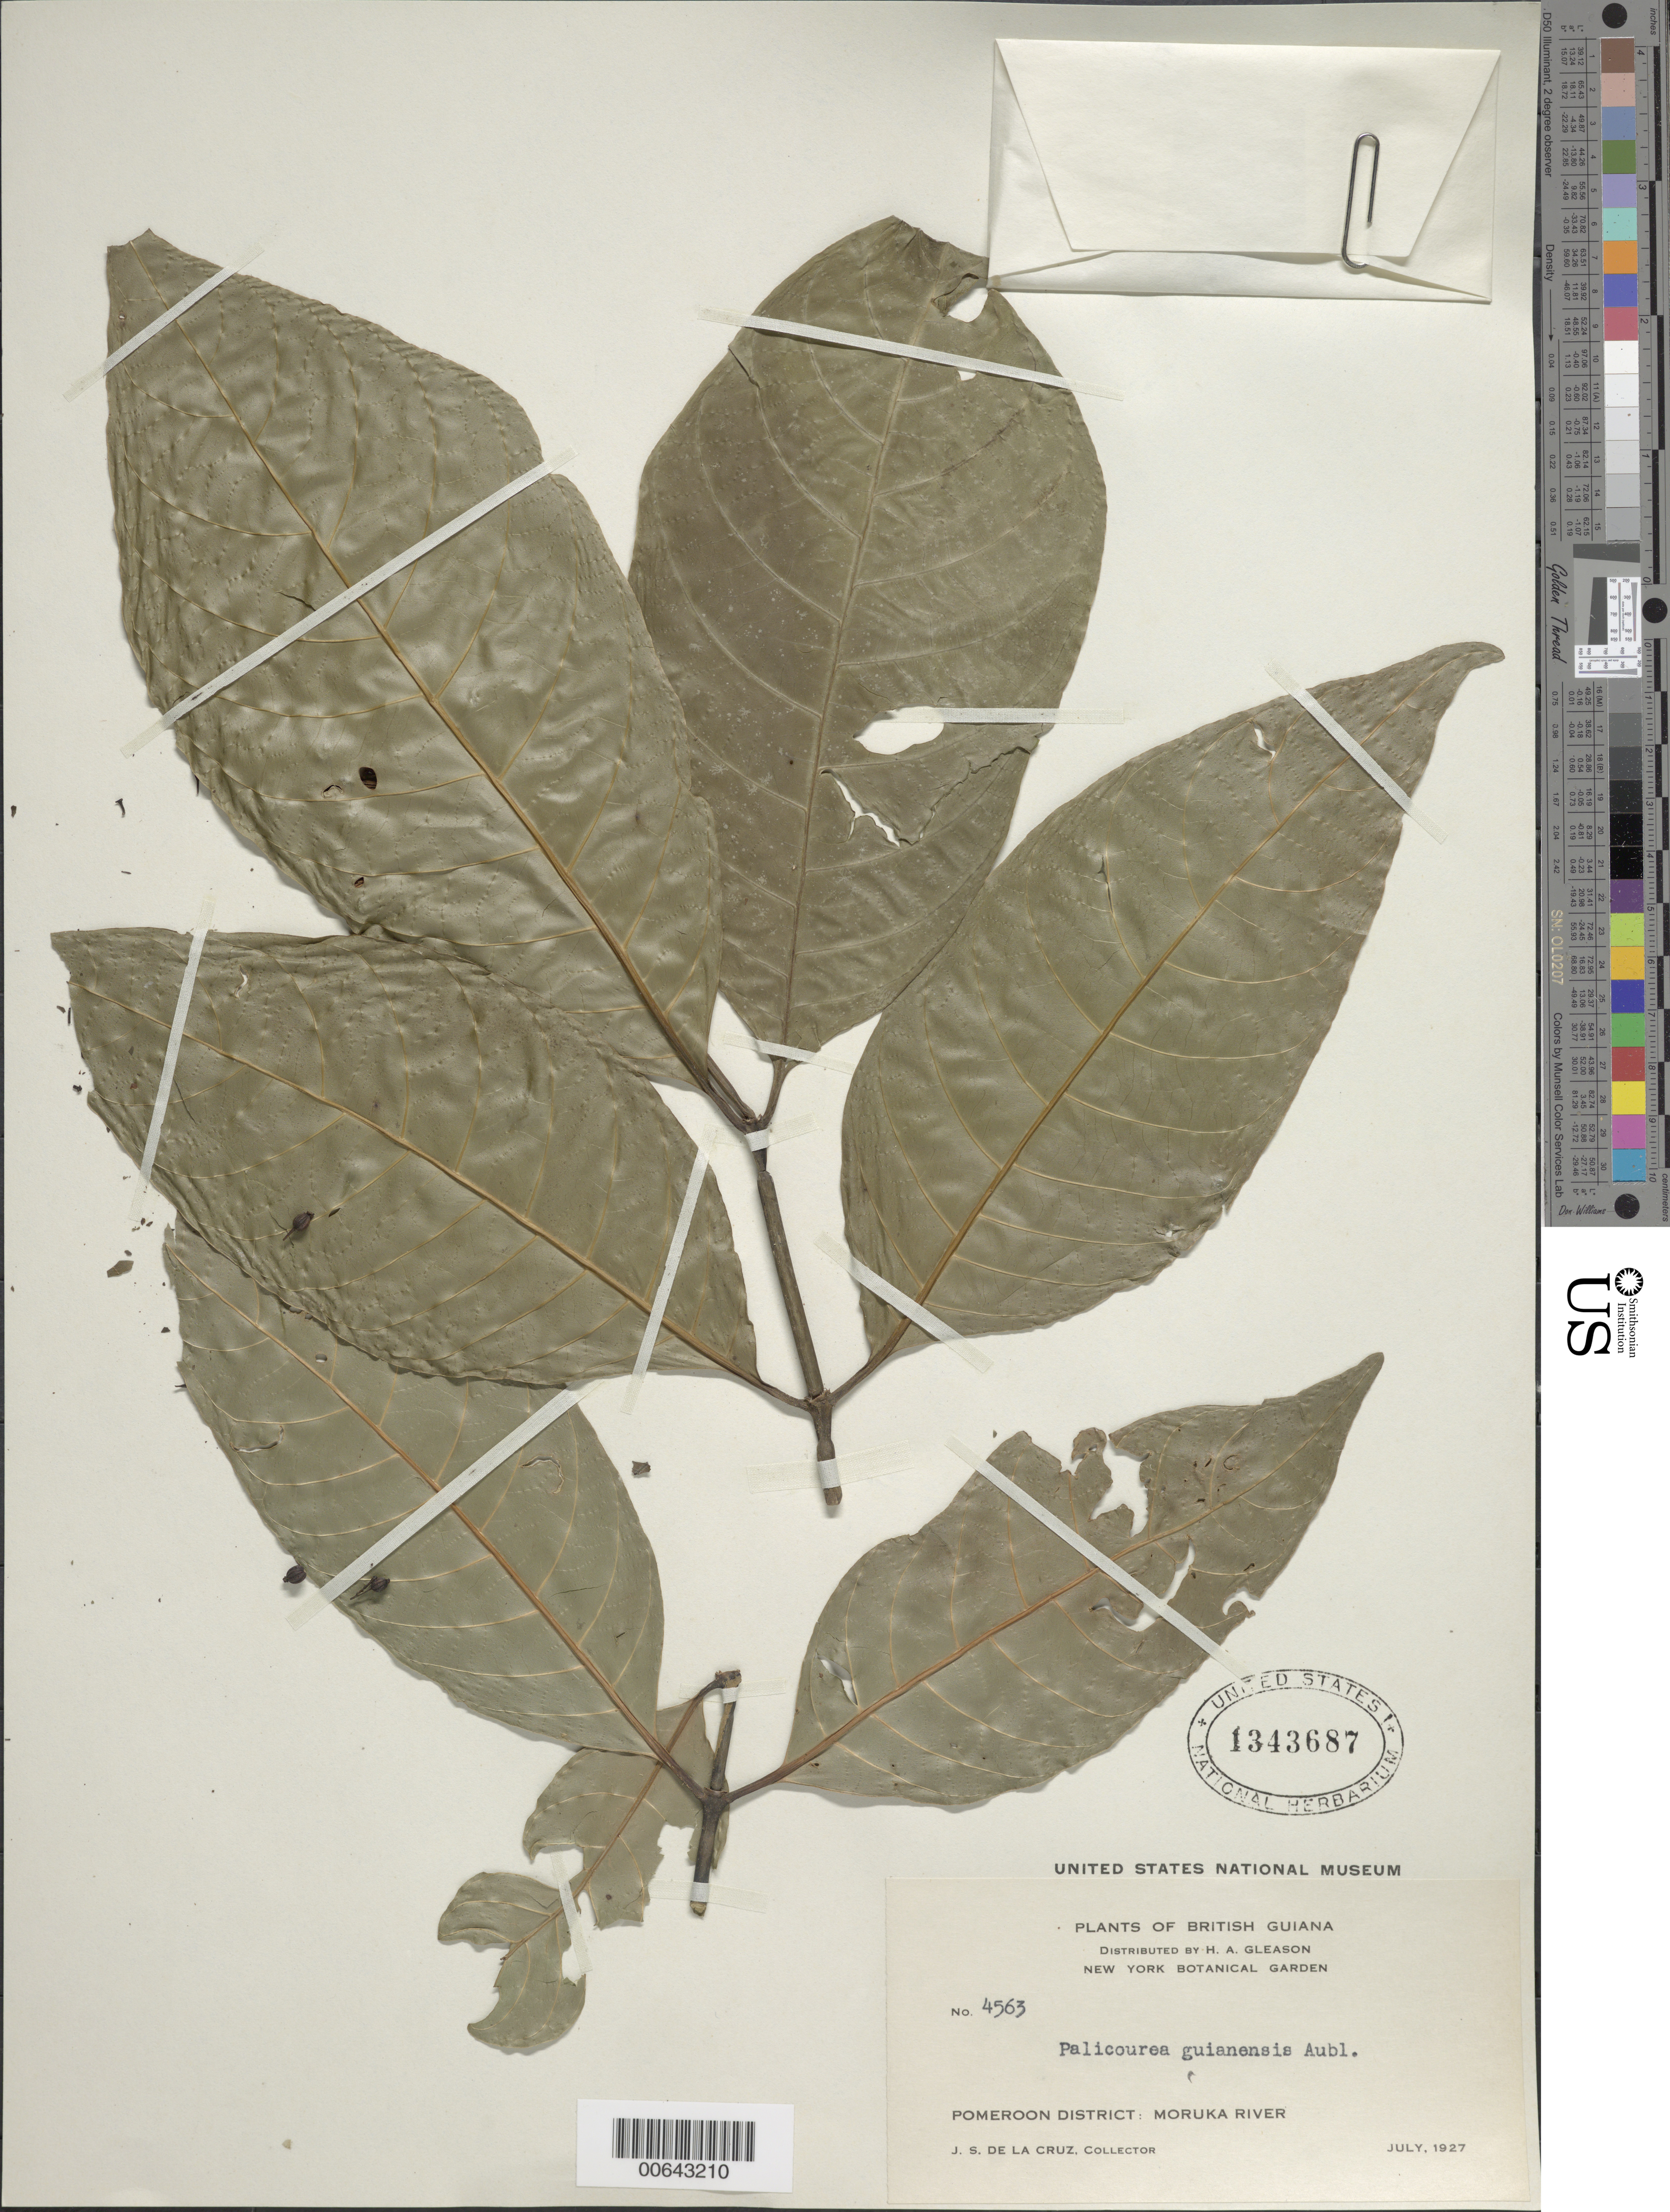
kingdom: Plantae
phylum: Tracheophyta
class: Magnoliopsida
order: Gentianales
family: Rubiaceae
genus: Palicourea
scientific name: Palicourea guianensis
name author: Aubl.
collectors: J. S. de la Cruz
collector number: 4563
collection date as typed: Jul-27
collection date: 1927-07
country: Guyana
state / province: Barima-Waini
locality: Moruka R., Pomeroon Dist.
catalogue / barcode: US 1343687